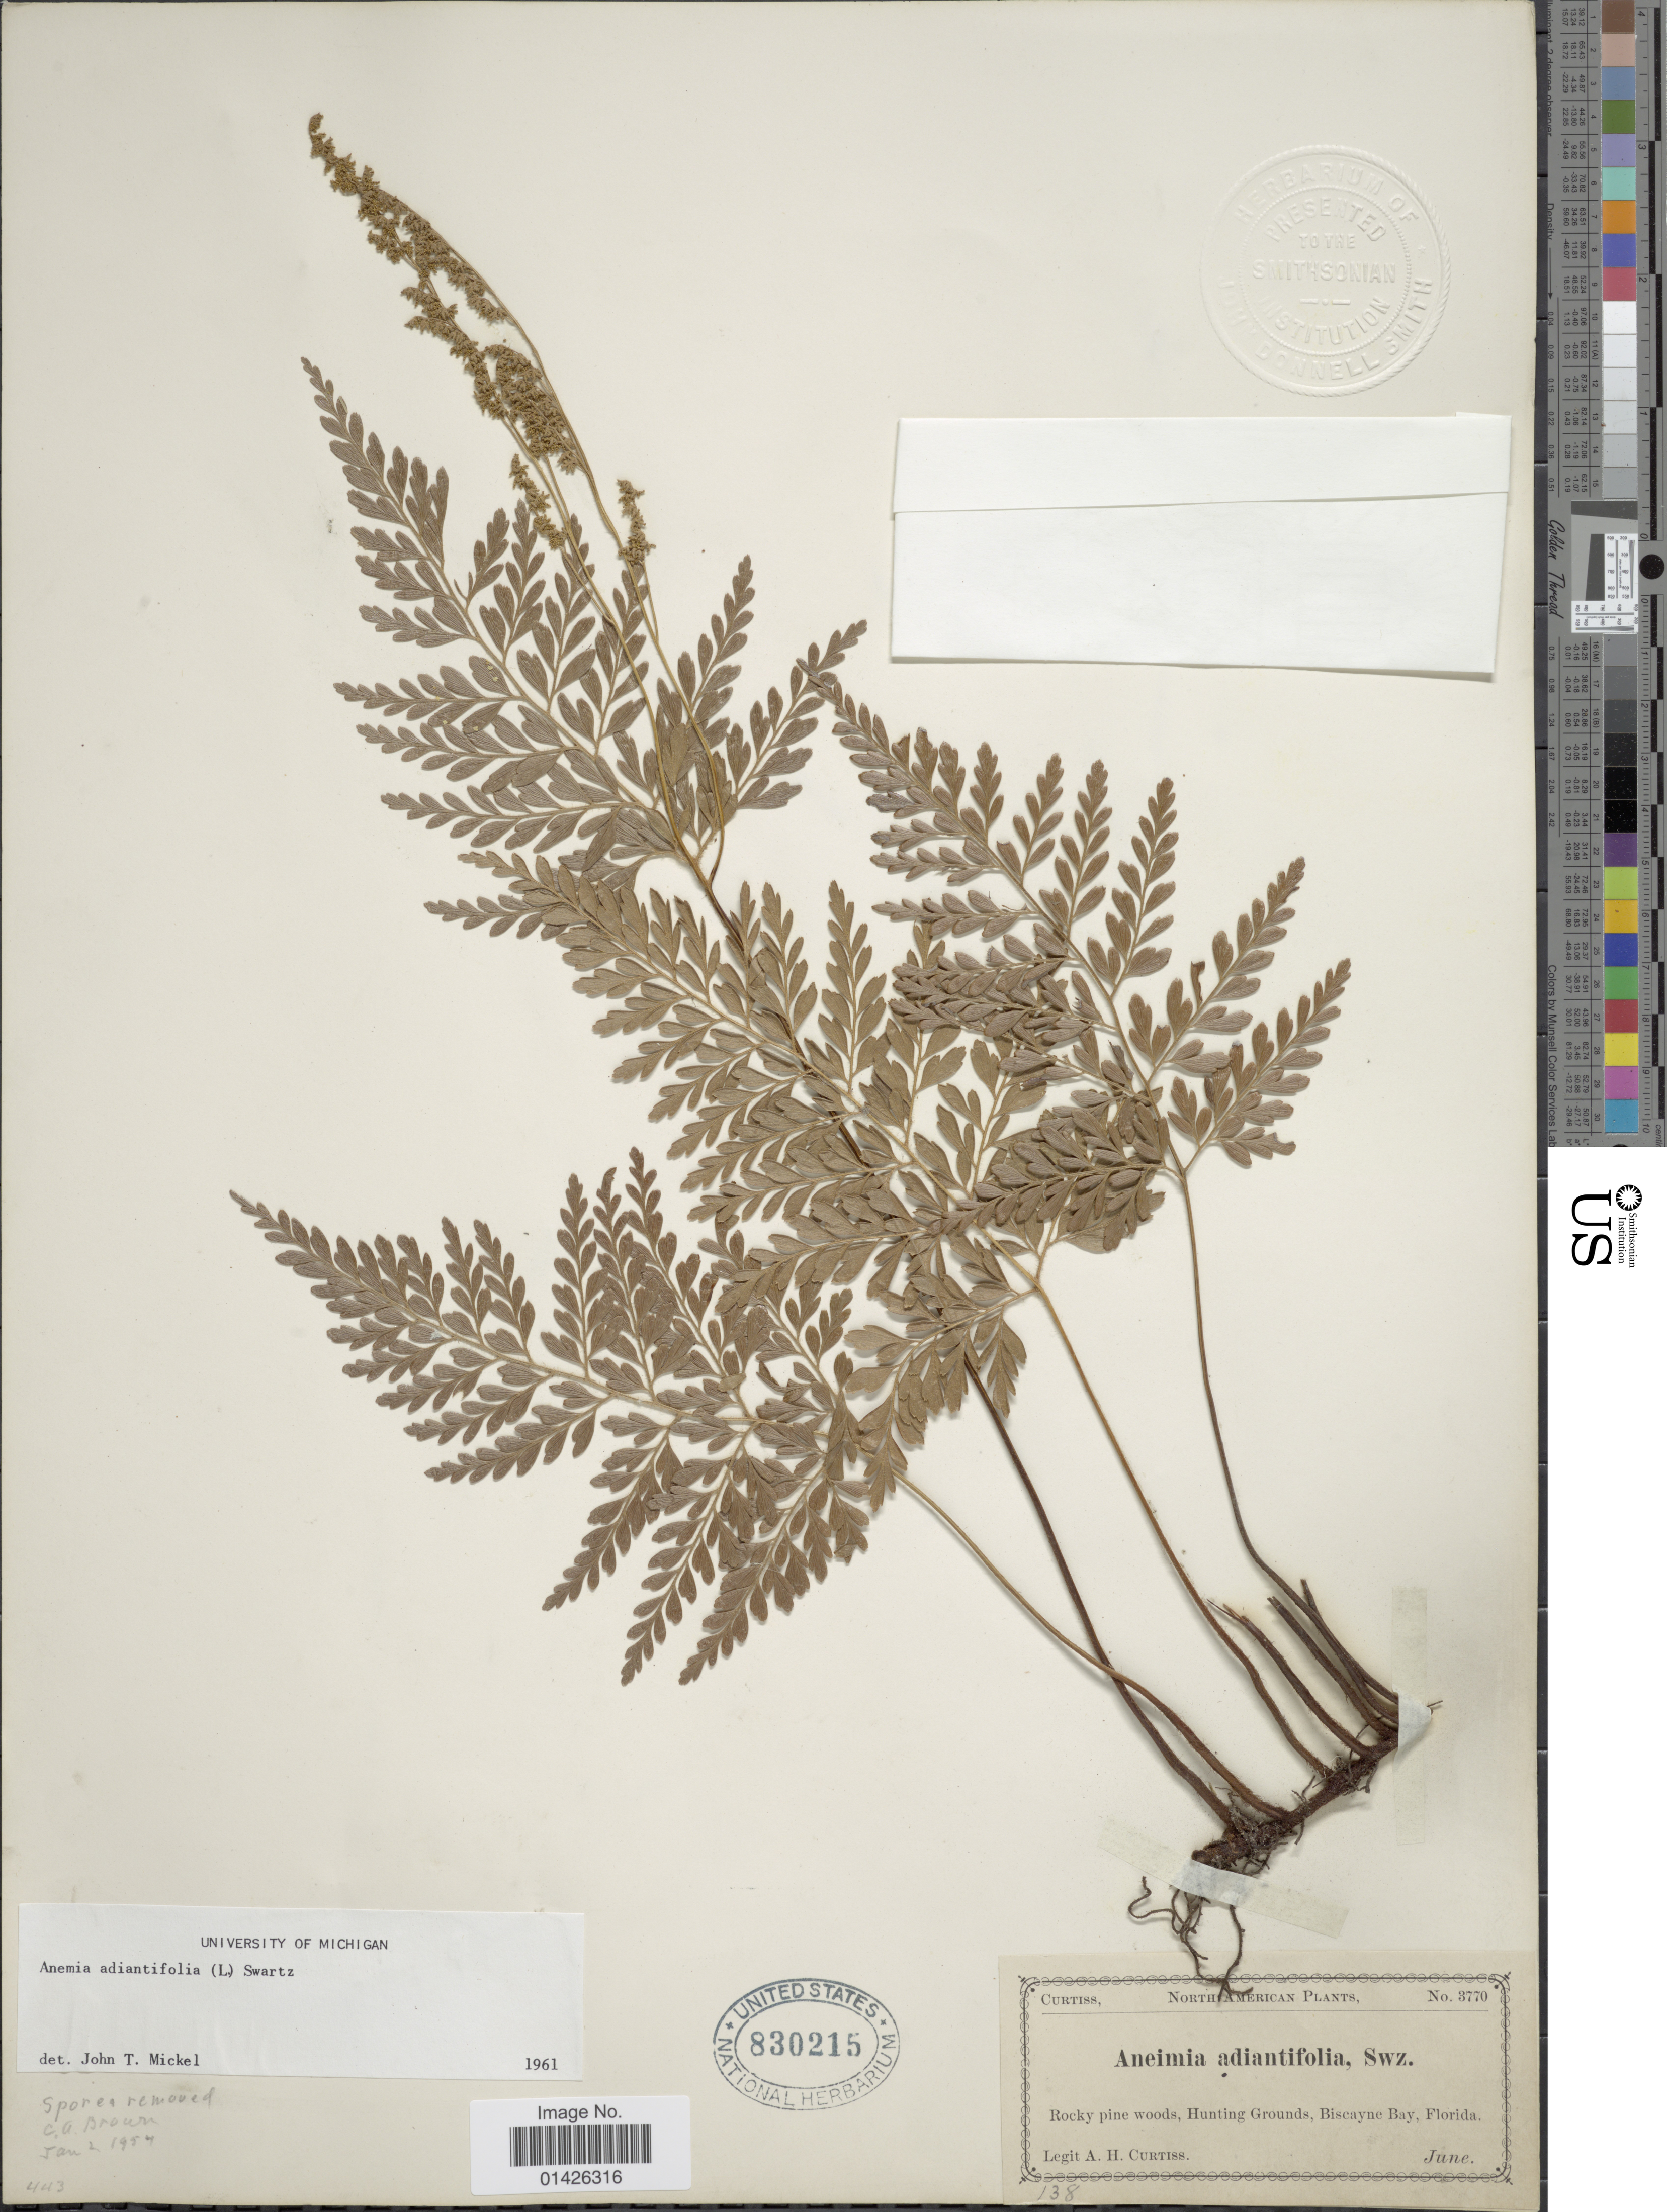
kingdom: Plantae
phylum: Tracheophyta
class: Polypodiopsida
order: Schizaeales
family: Anemiaceae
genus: Anemia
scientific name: Anemia adiantifolia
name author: (L.) Sw.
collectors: A. H. Curtiss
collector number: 3770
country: United States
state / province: Florida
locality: North Amerian, Hunting Grounds, Bisacayne Bay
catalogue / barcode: US 830215